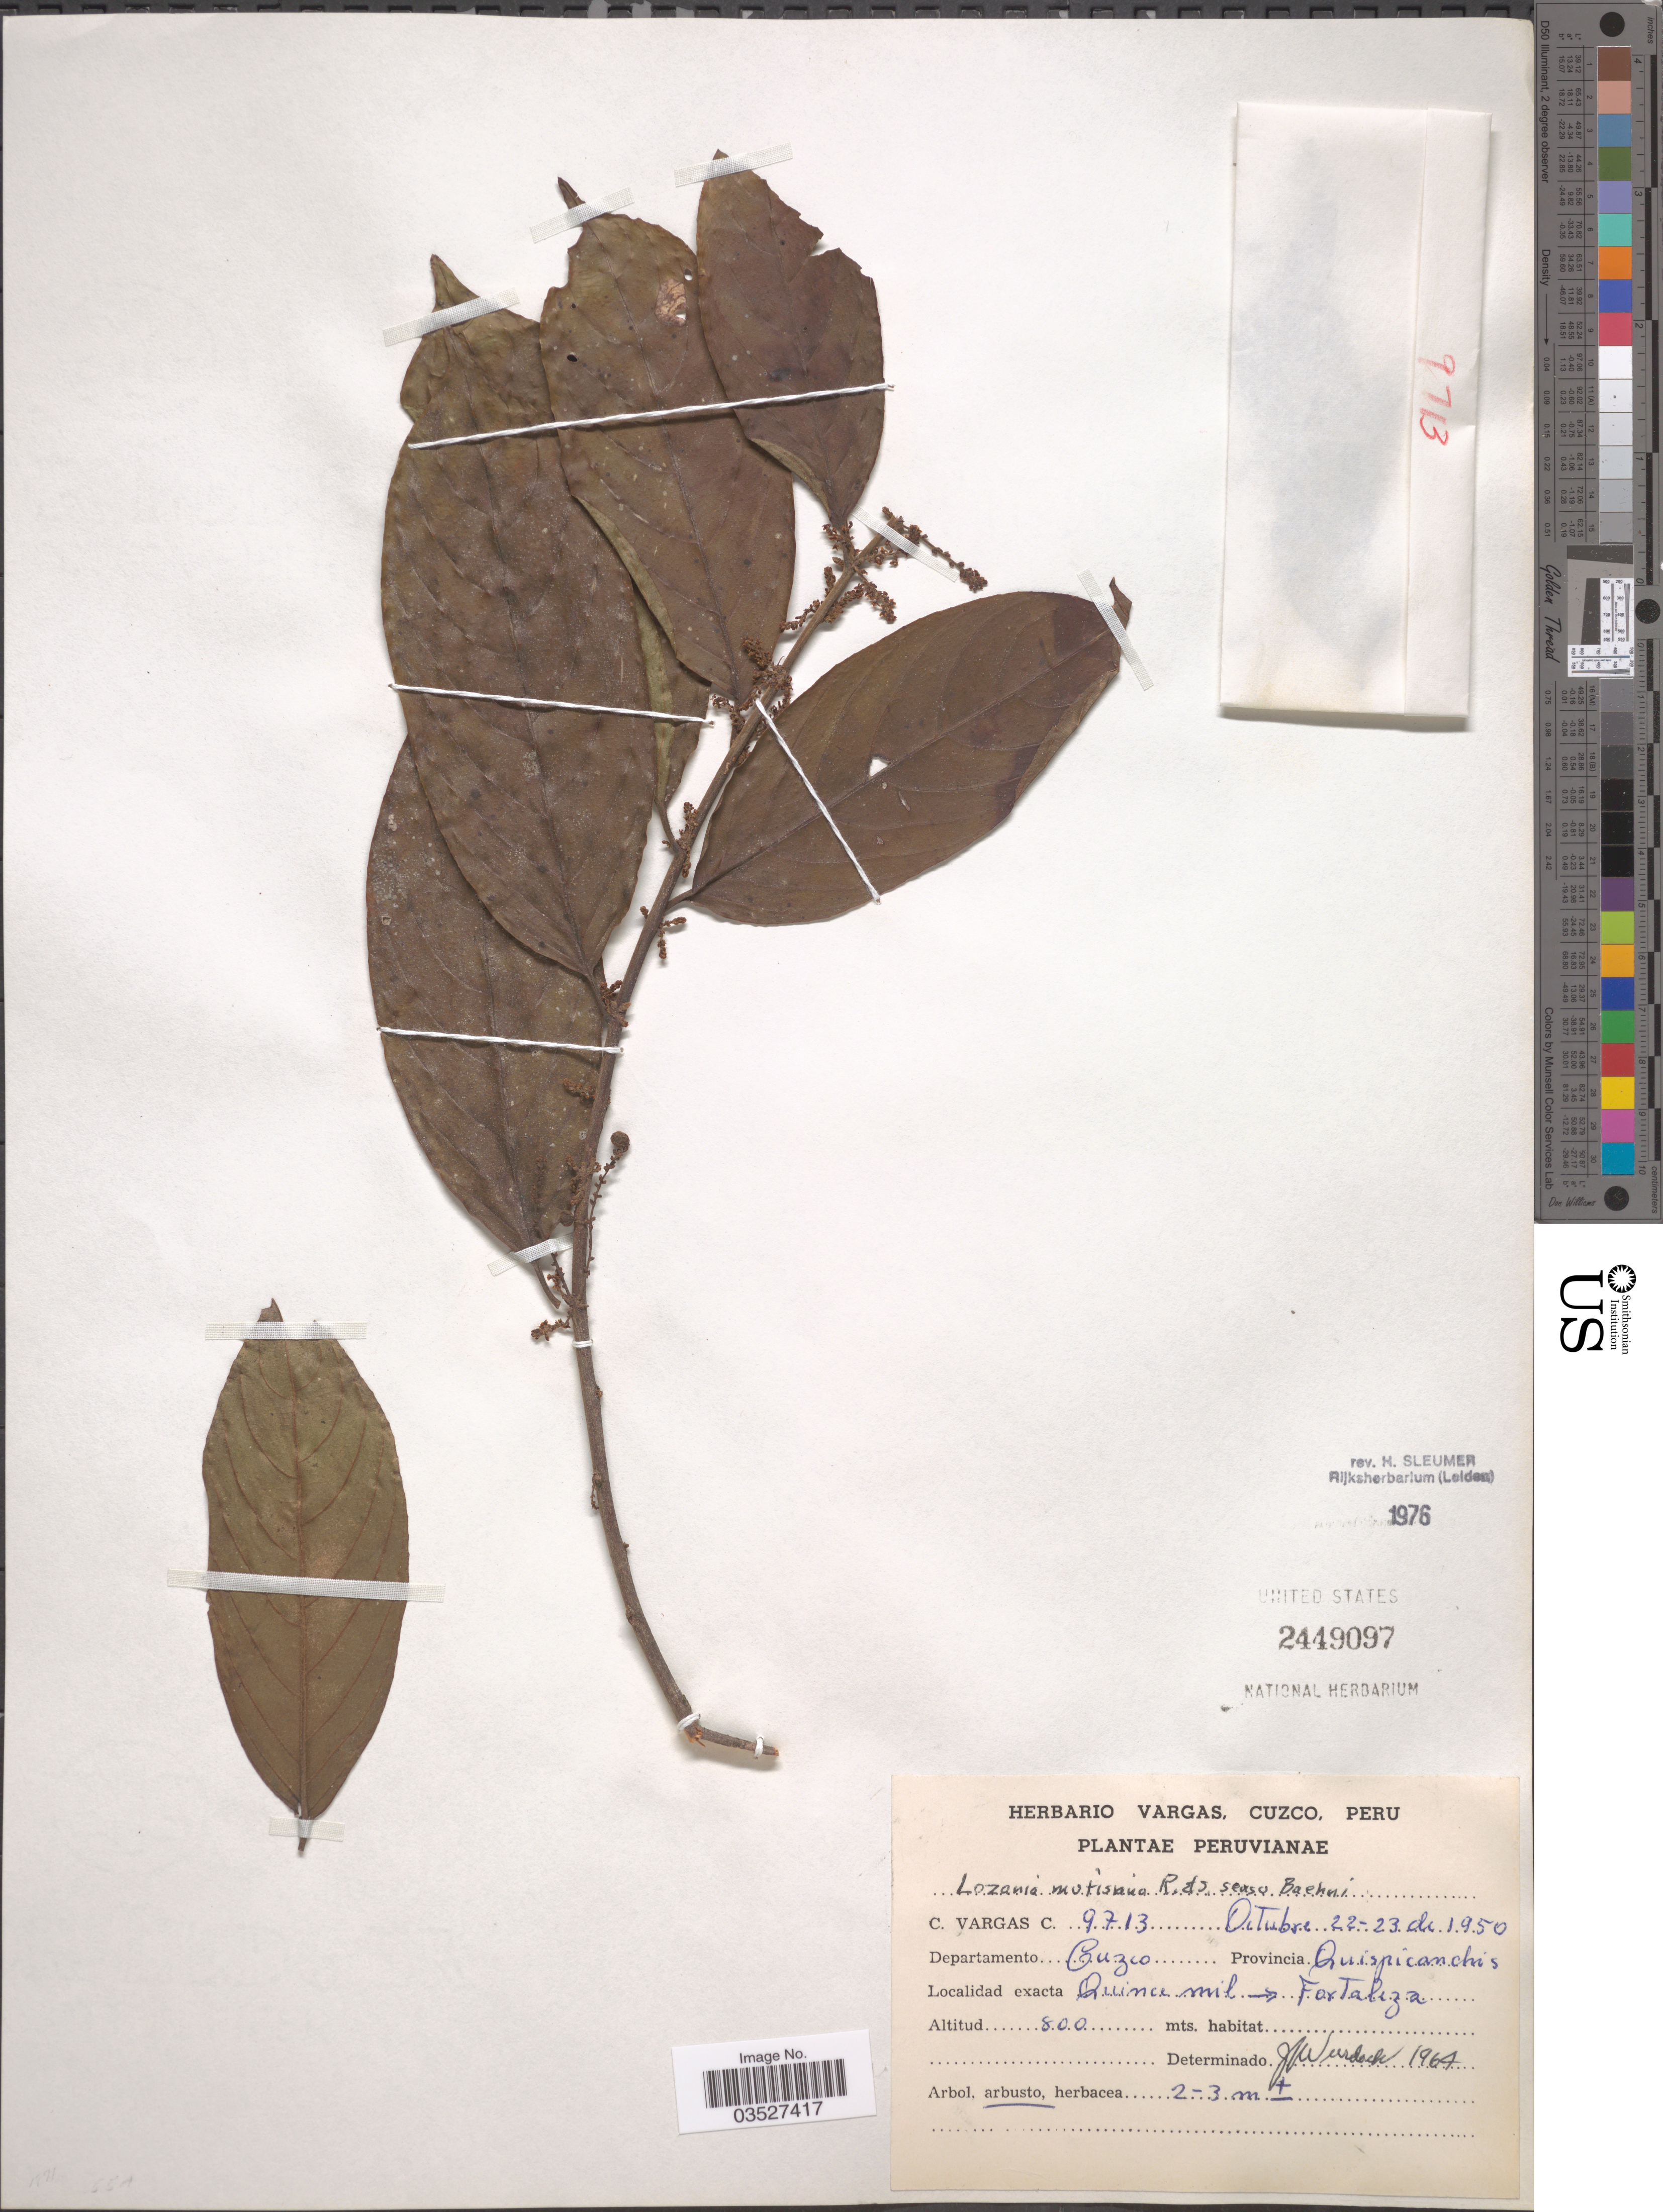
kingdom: Plantae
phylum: Tracheophyta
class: Magnoliopsida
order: Malpighiales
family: Lacistemataceae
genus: Lozania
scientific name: Lozania mutisiana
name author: Schult. in Roem. & Schult.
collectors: C. Vargas Calderón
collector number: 9713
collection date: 1950-10-22/1950-10-23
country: Peru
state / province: Cusco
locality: Departamento Cuzco. Provincia Quispicanchis. Quincemil-Fortaleza.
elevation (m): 800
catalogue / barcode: US 2449097